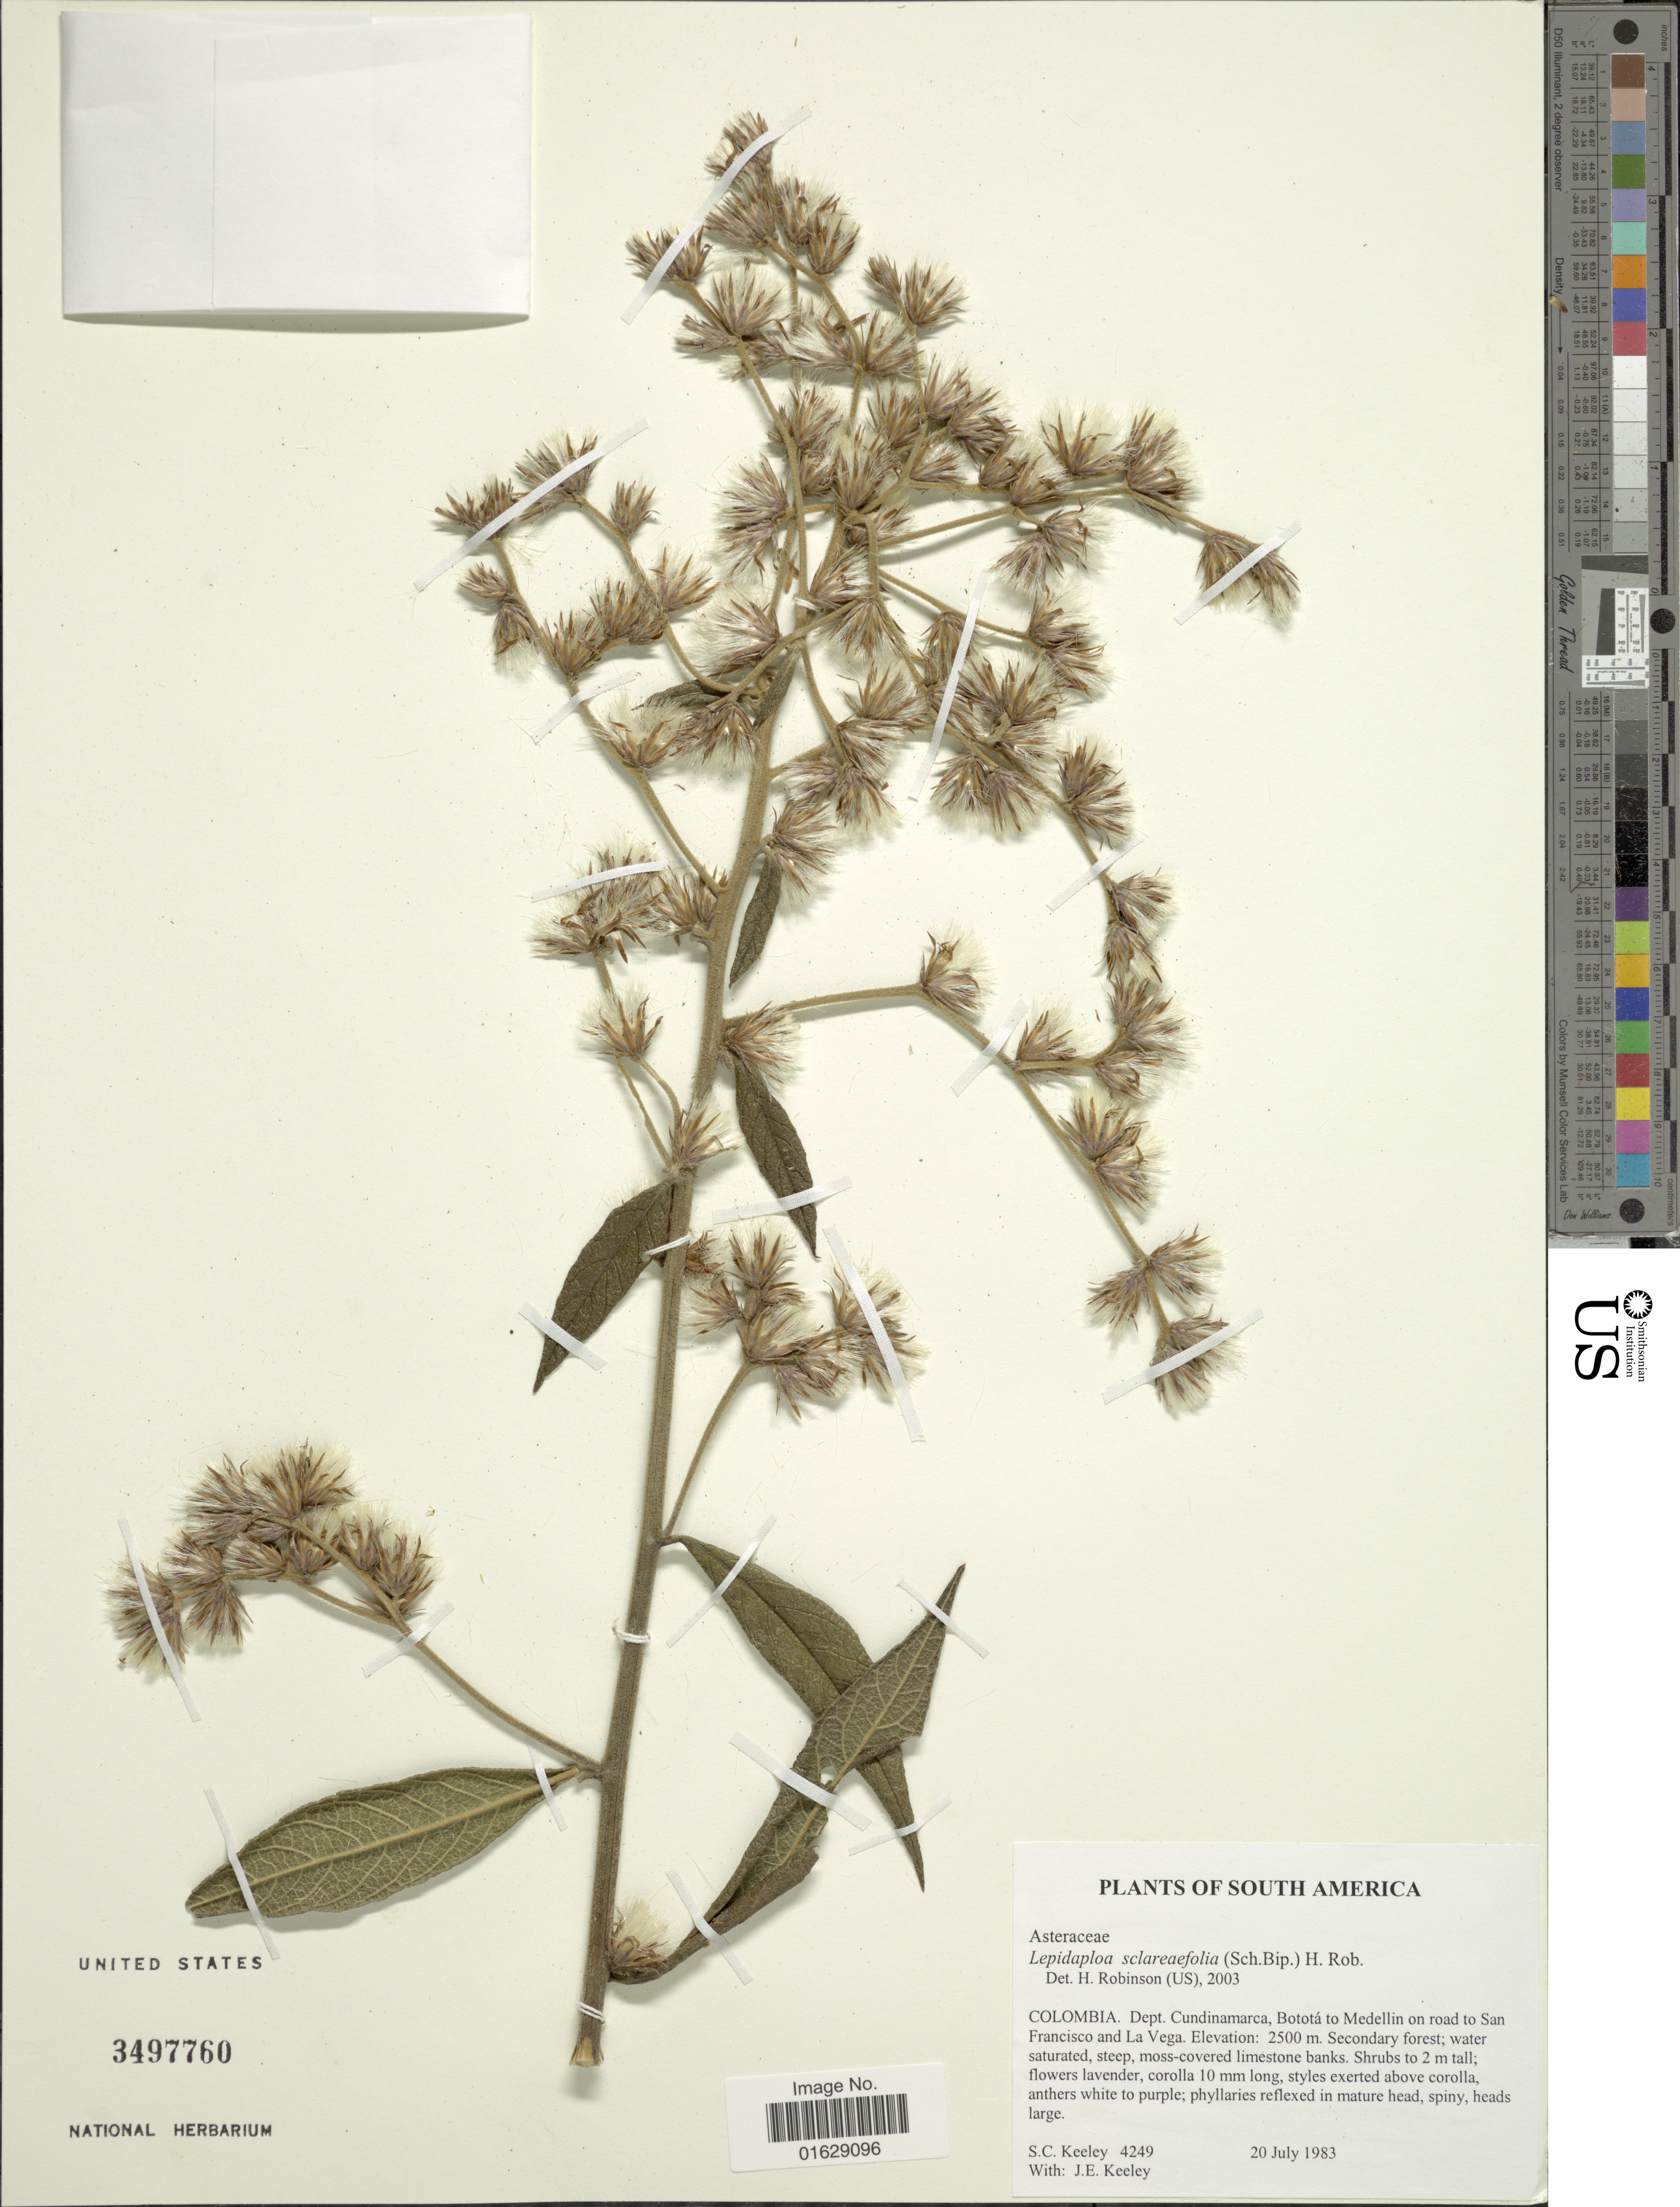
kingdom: Plantae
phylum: Tracheophyta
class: Magnoliopsida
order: Asterales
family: Asteraceae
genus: Lepidaploa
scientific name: Lepidaploa sclareaefolia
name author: (Sch. Bip.) H. Rob.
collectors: S. C. Keeley & J. E. Keeley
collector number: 4249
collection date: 1983-07-20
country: Colombia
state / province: Cundinamarca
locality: Botota to Medellin on road to San Francisco and La Vega.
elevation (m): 2500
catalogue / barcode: US 3497760